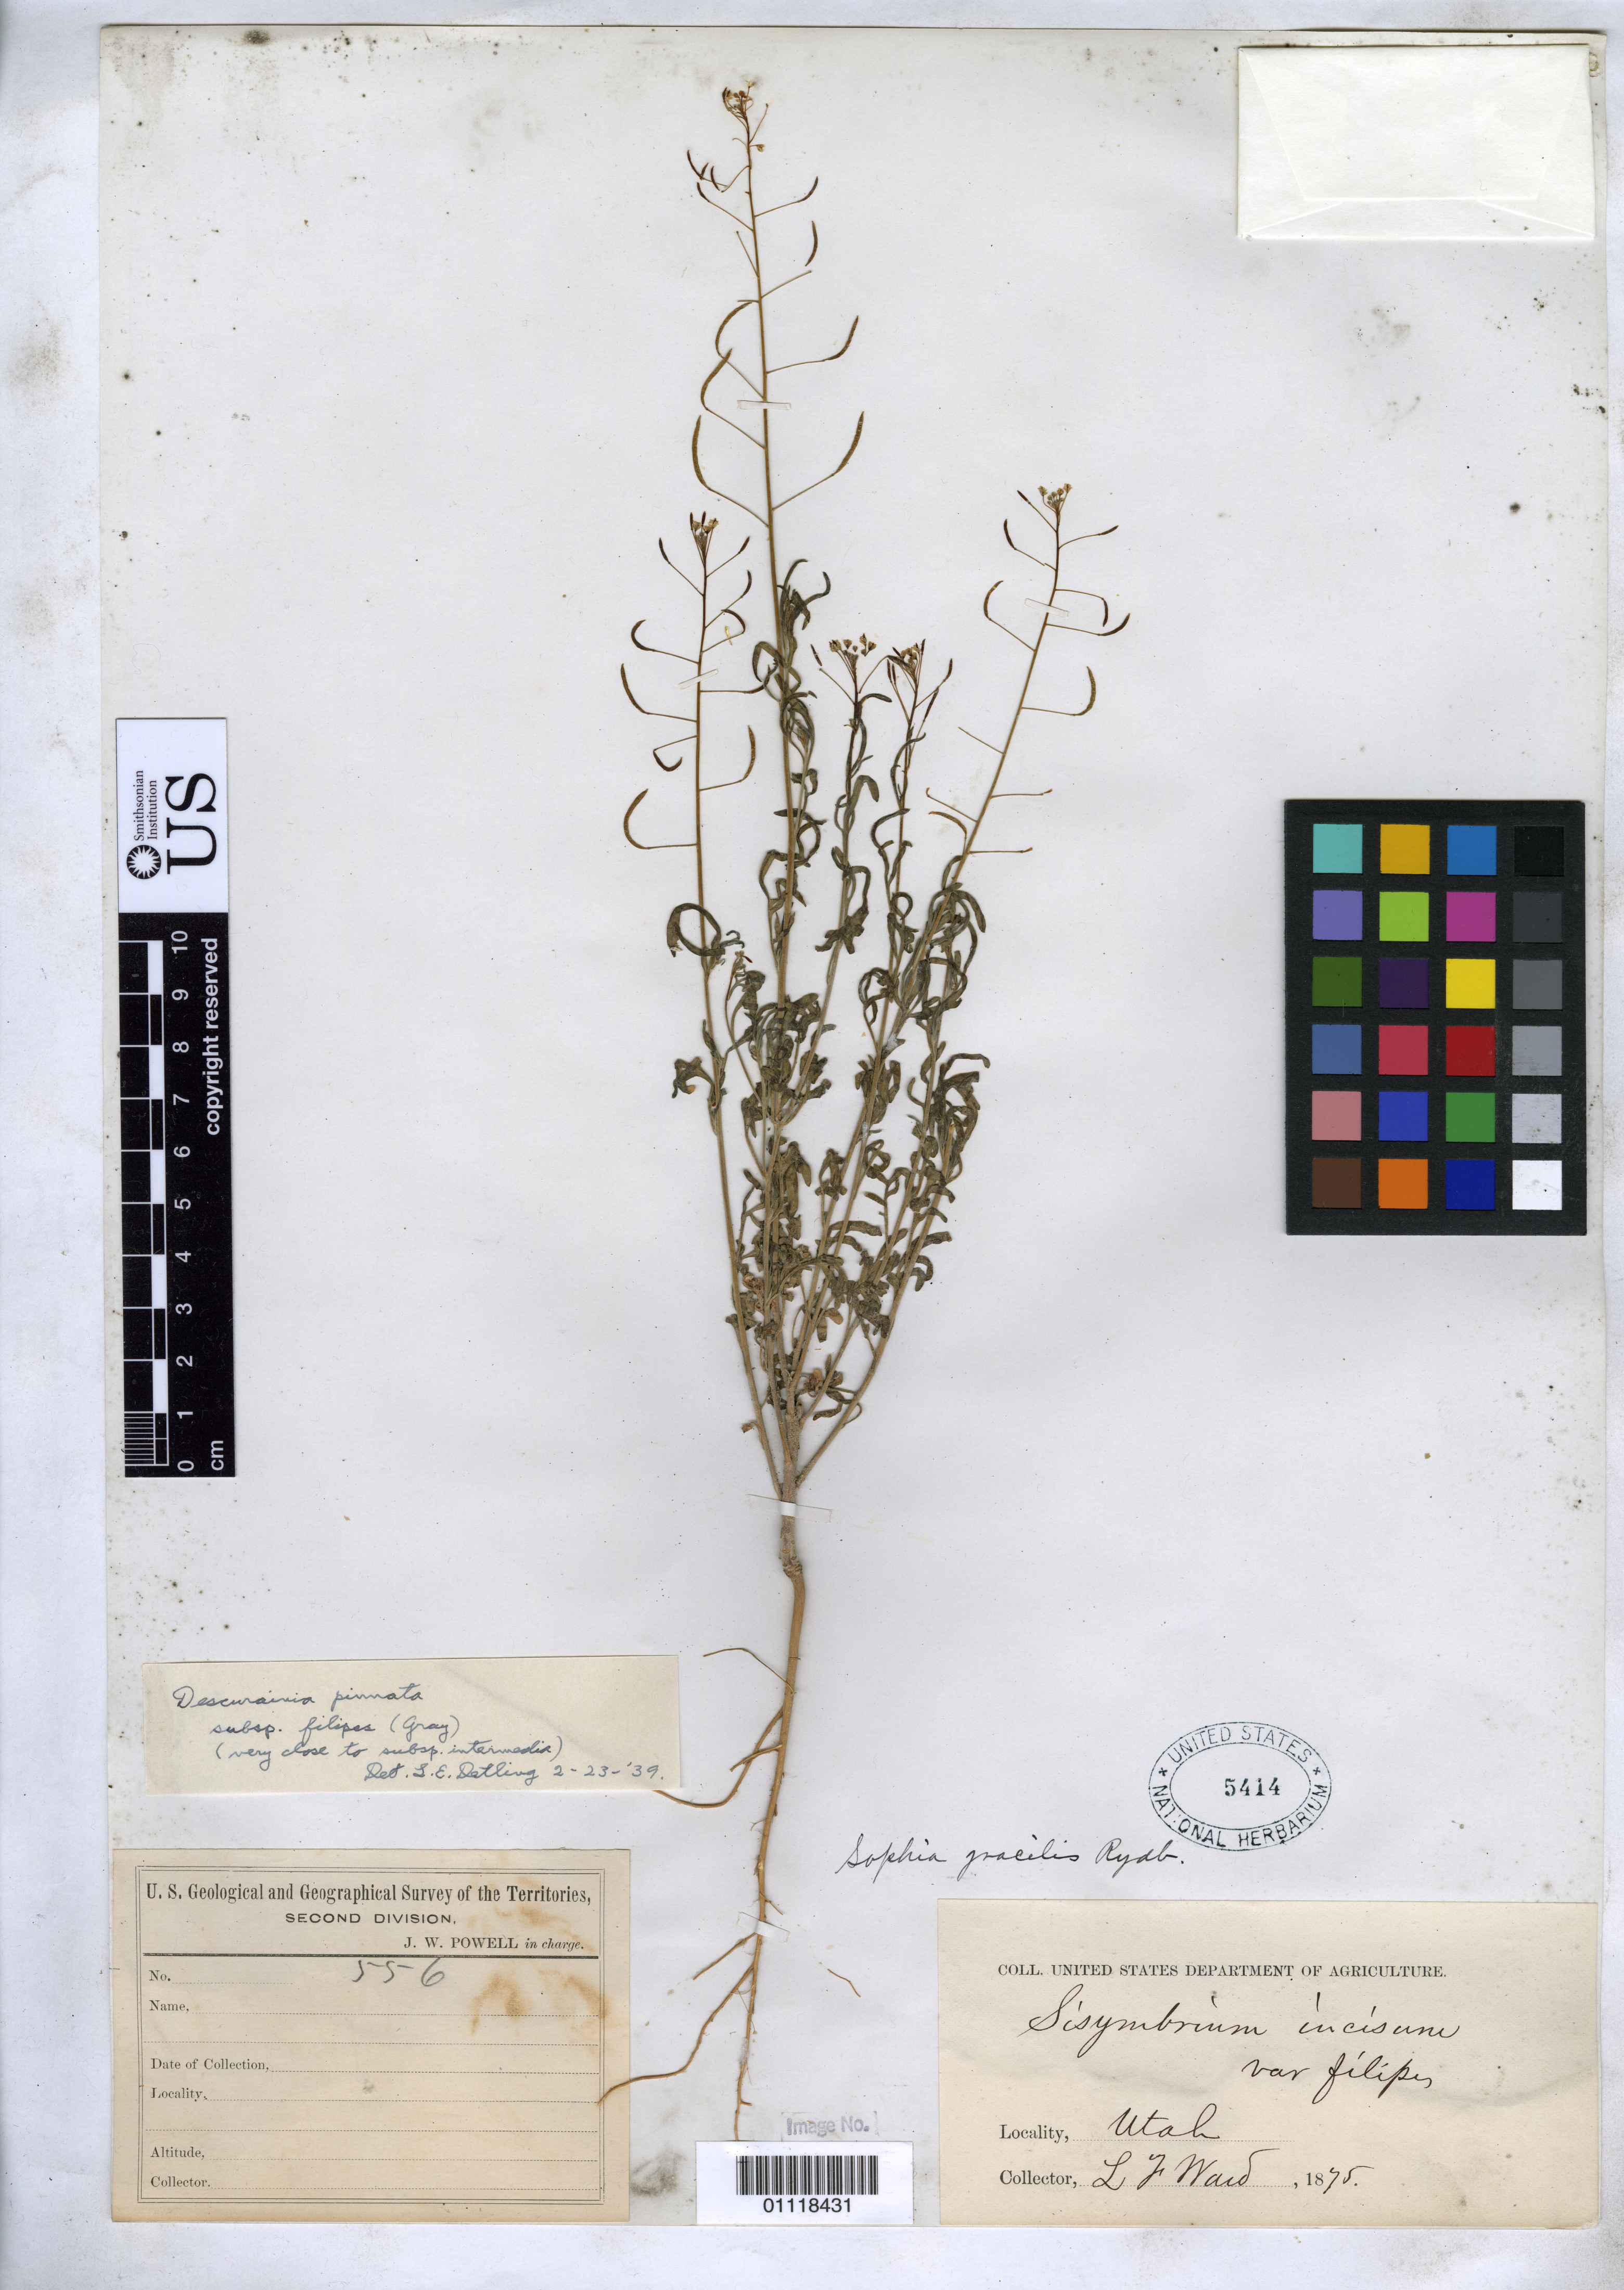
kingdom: Plantae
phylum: Tracheophyta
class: Magnoliopsida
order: Brassicales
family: Brassicaceae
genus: Descurainia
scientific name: Descurainia pinnata subsp. filipes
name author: (A. Gray) Detling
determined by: Detling, L. E.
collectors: L. F. Ward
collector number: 556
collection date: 1875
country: United States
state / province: Utah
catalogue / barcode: US 5414